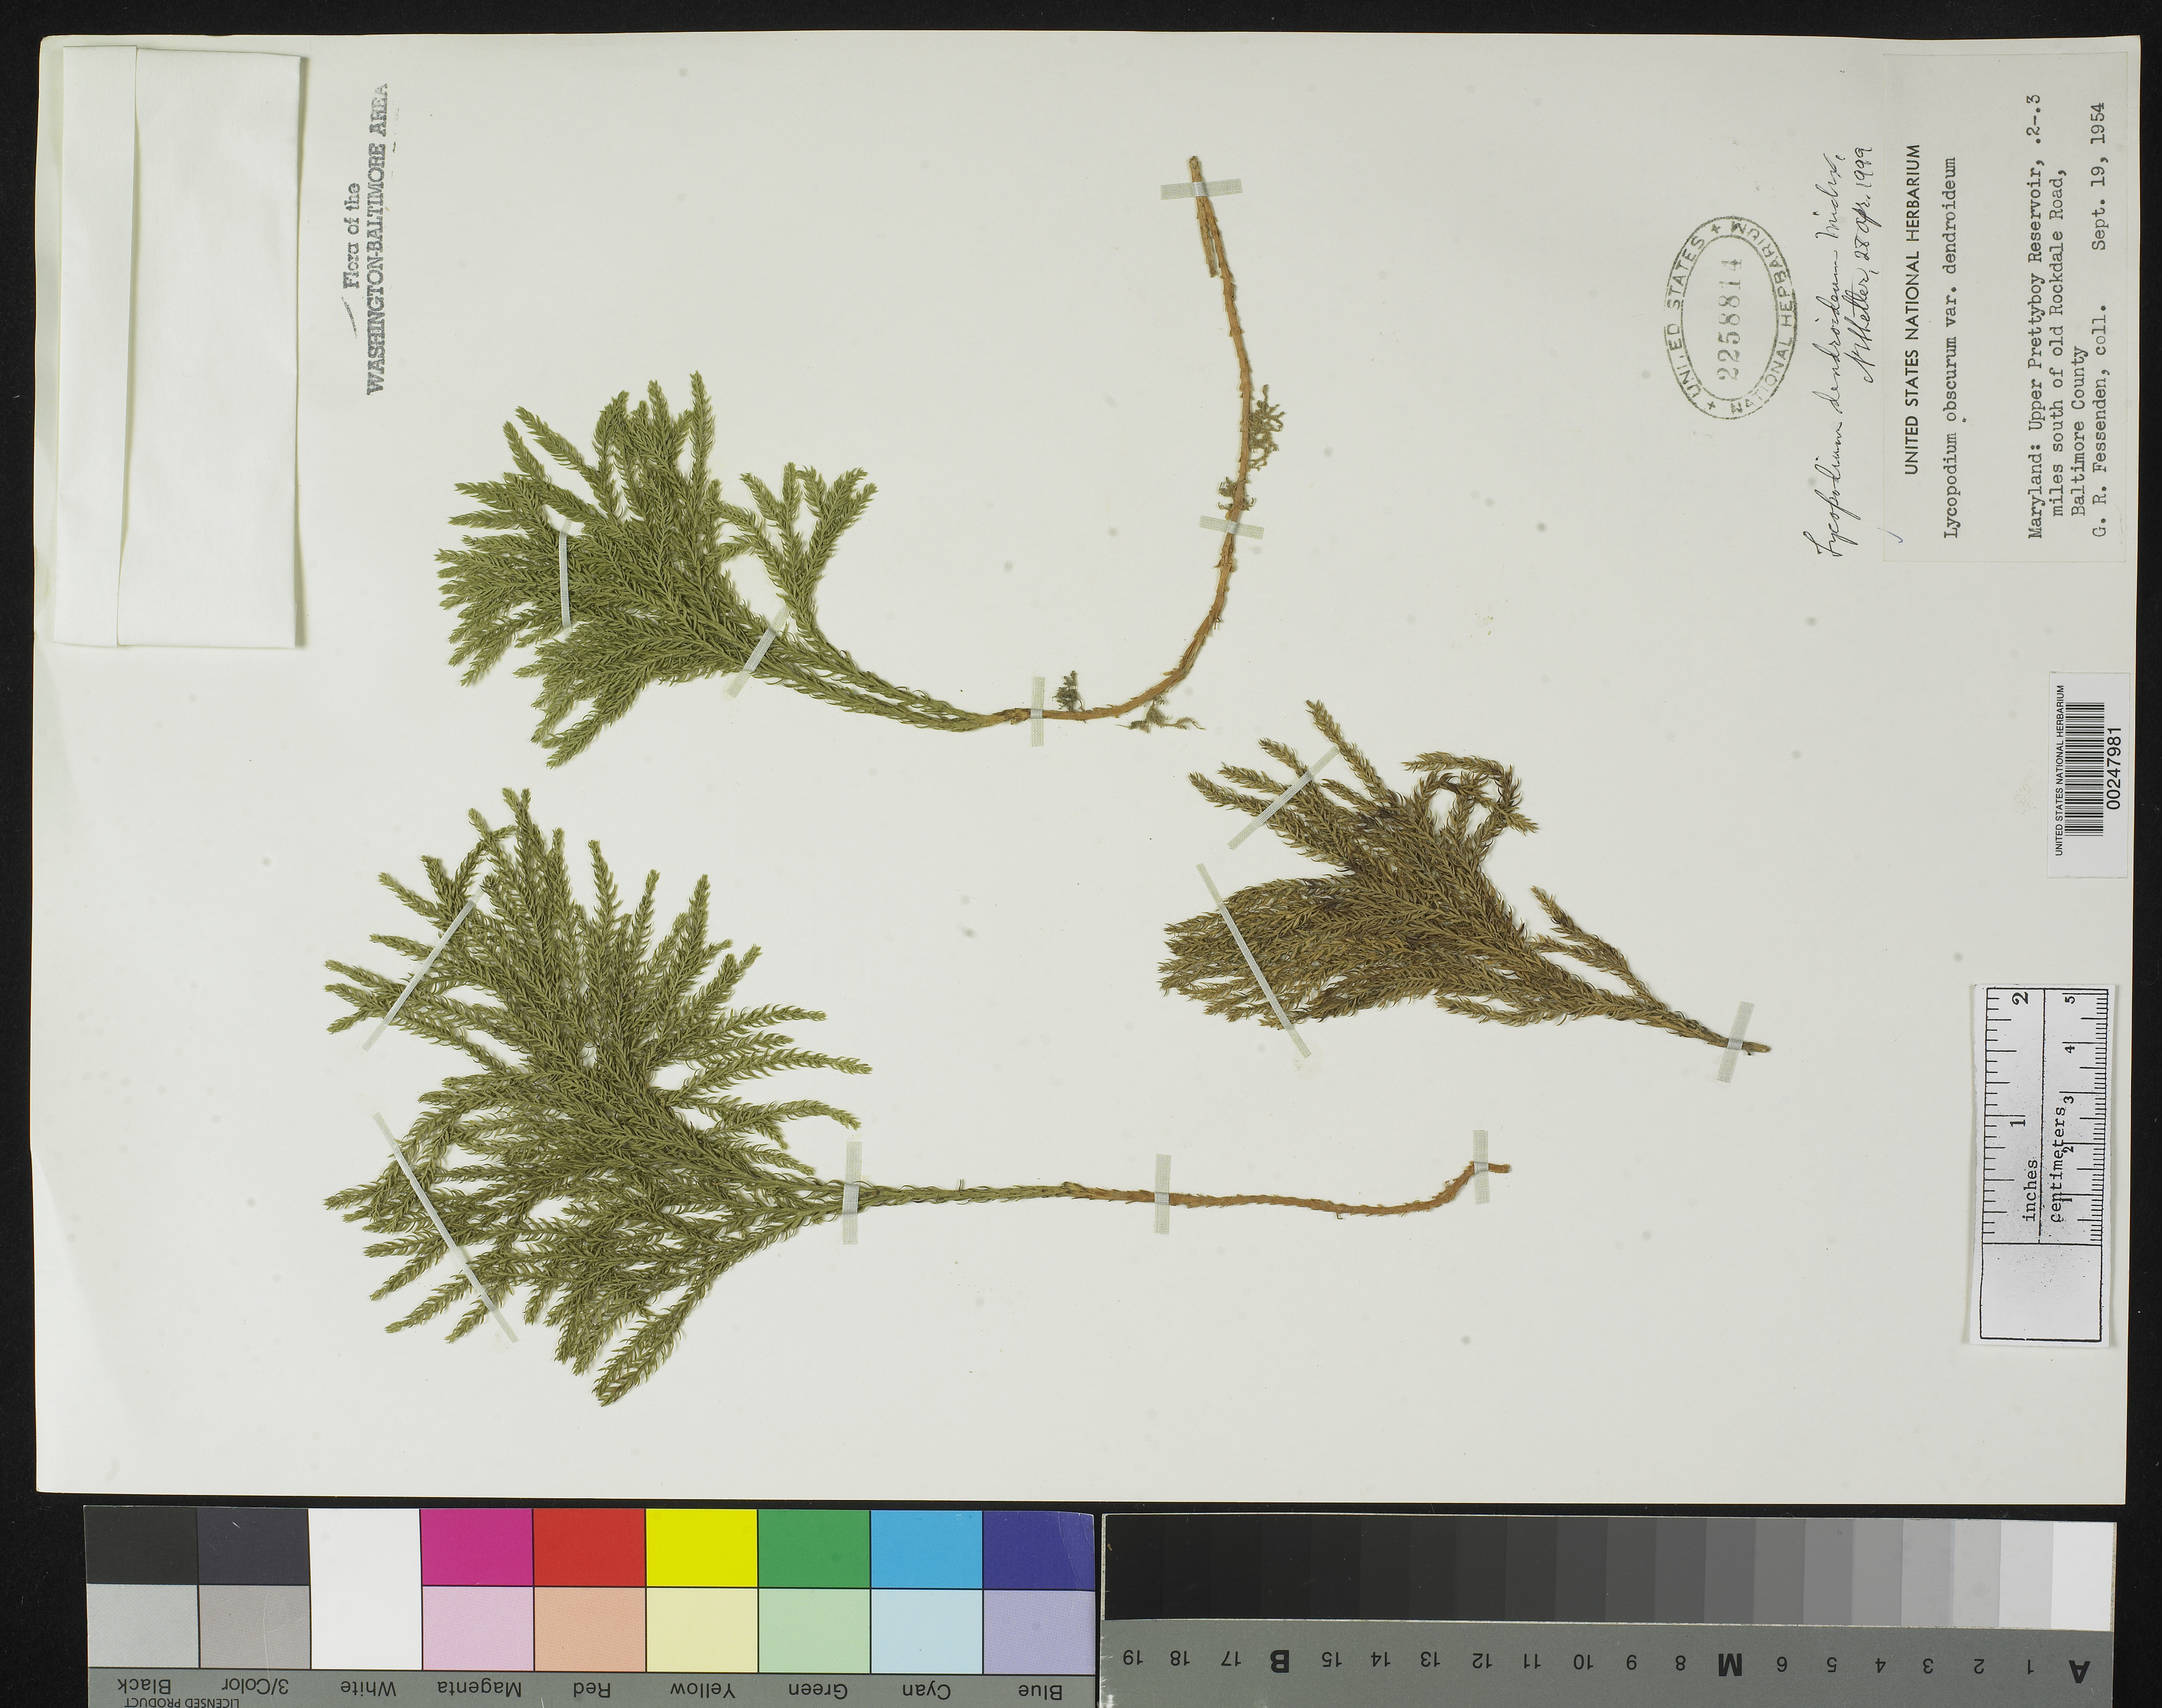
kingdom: Plantae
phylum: Tracheophyta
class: Lycopodiopsida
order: Lycopodiales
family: Lycopodiaceae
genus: Dendrolycopodium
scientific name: Dendrolycopodium dendroideum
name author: (Michx.) A. Haines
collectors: G. Fessenden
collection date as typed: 19 Sep 1954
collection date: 1954-09-19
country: United States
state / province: Maryland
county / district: Baltimore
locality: Upper Prettyboy Reservoir south of Old Rockdale Road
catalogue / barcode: US 2258814